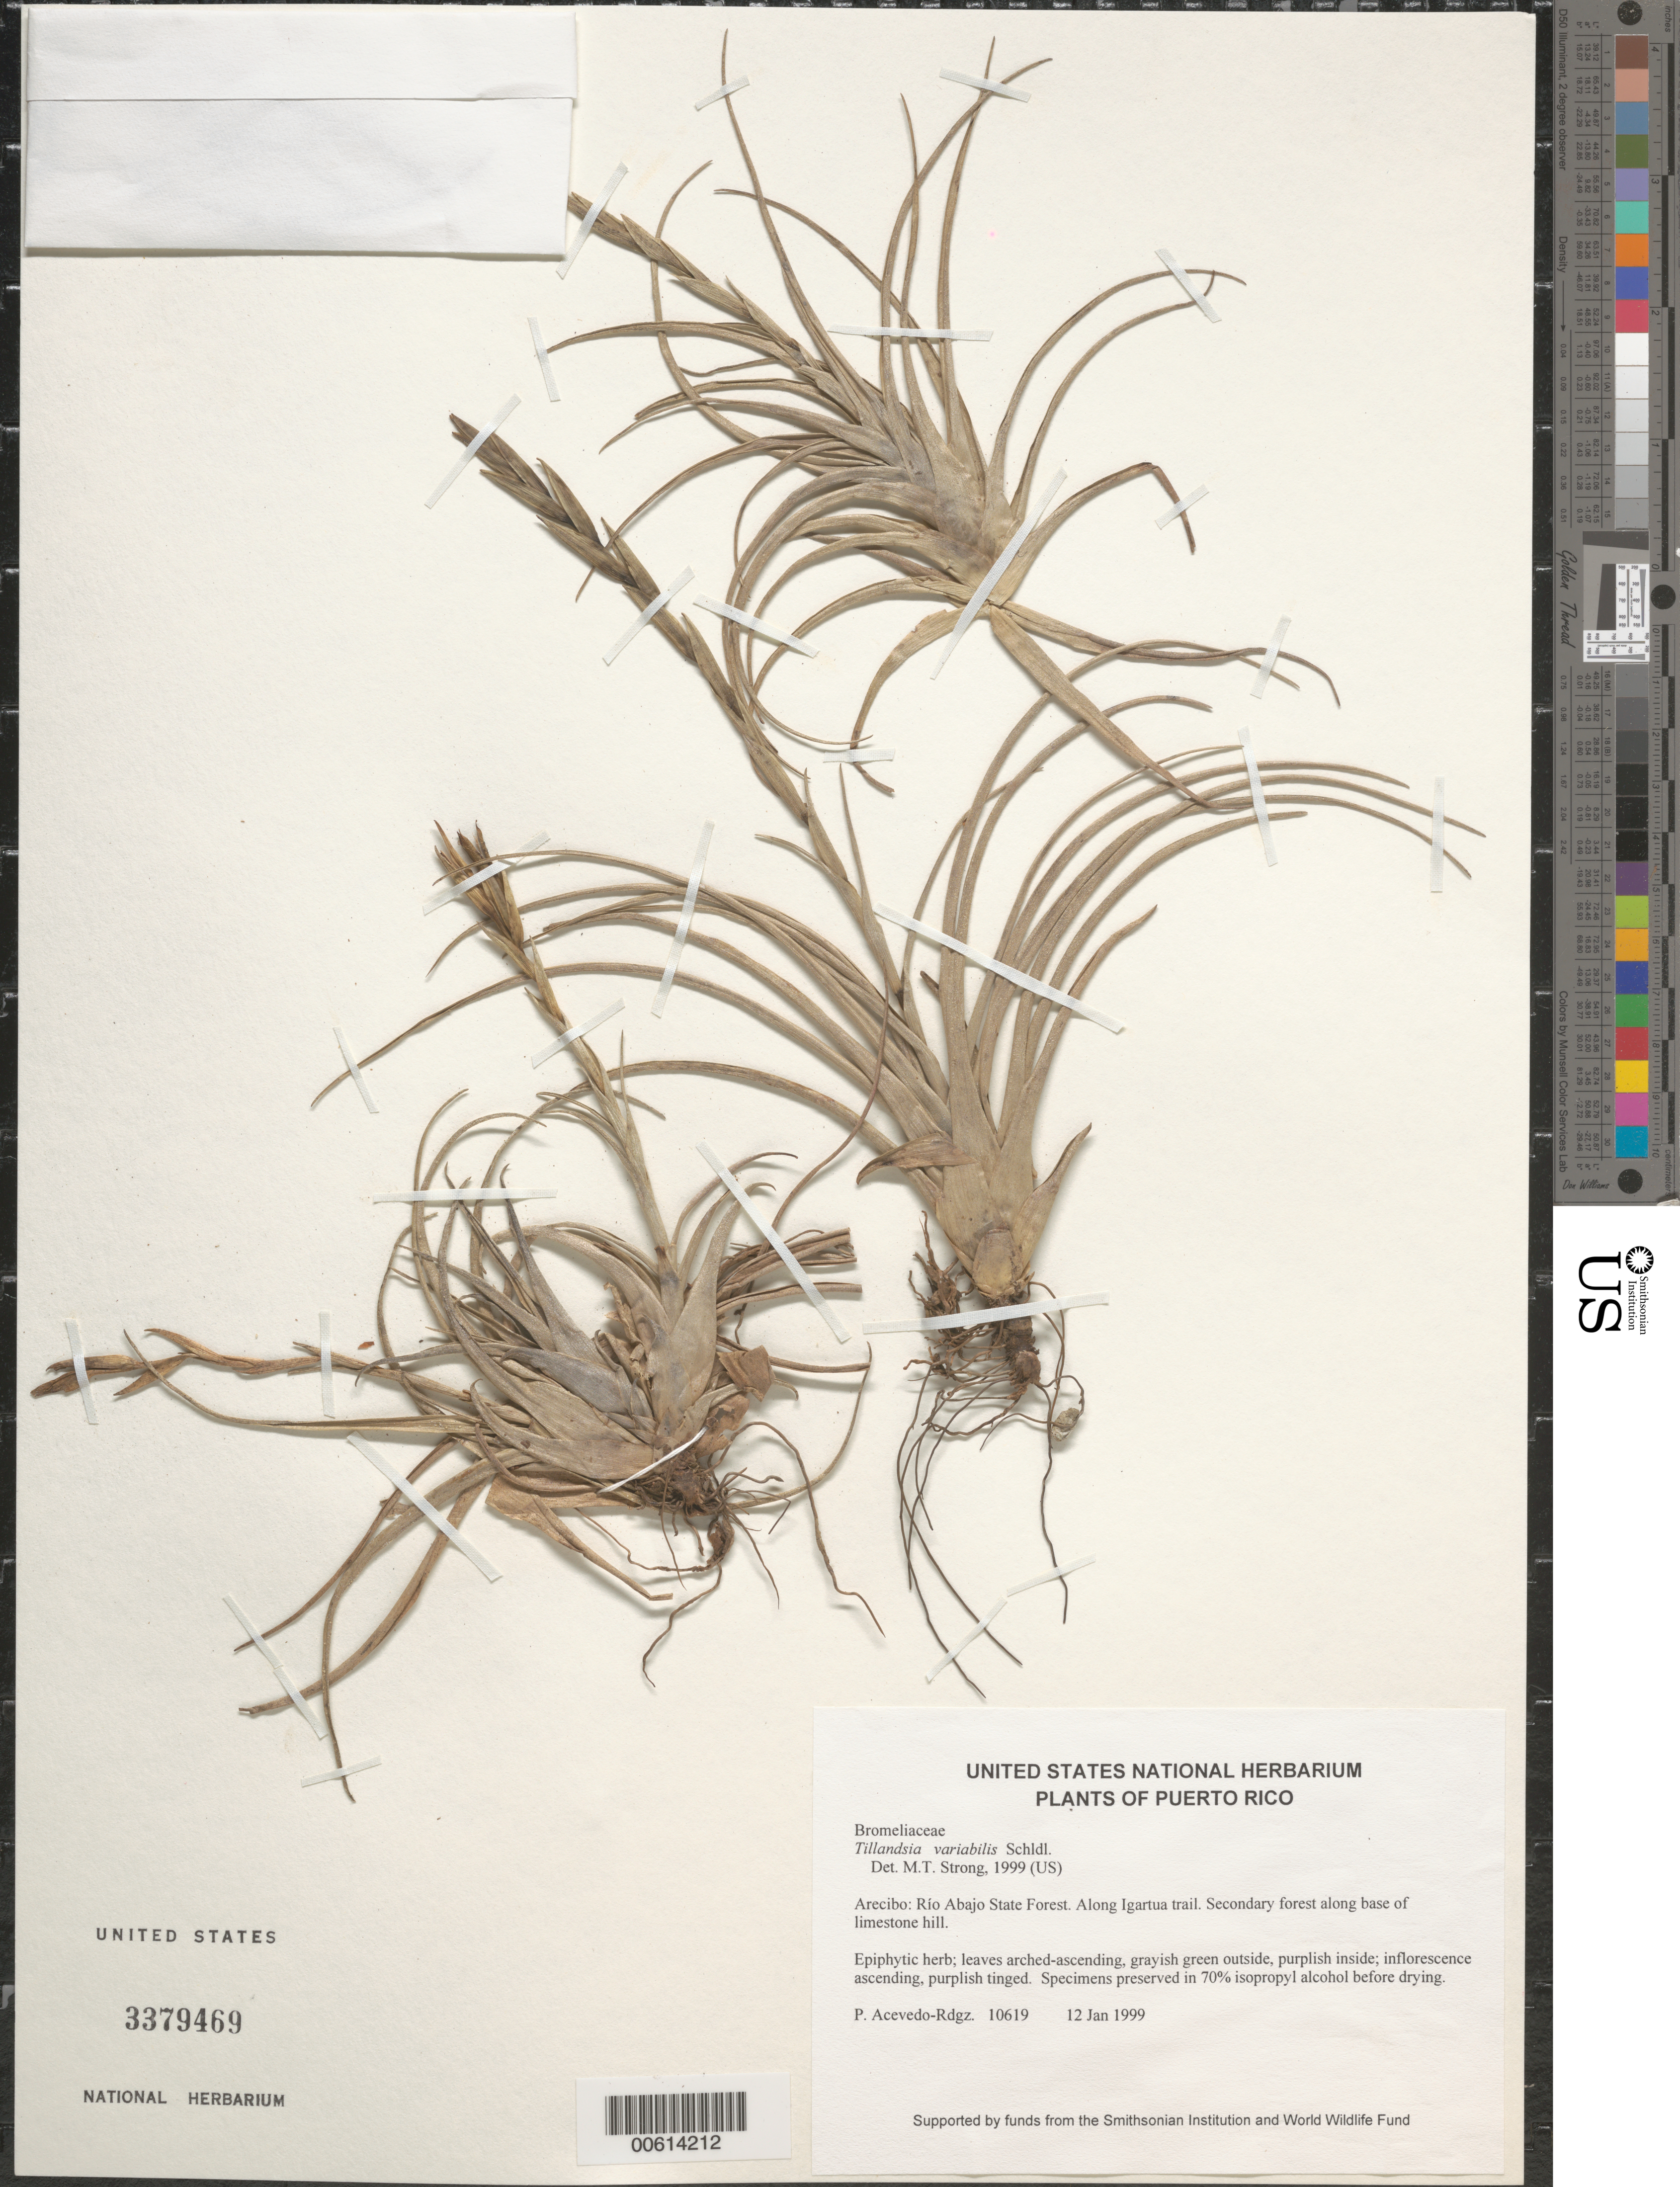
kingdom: Plantae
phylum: Tracheophyta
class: Liliopsida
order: Poales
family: Bromeliaceae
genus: Tillandsia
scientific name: Tillandsia variabilis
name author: Schltdl.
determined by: Strong, M. T., (US), Smithsonian Institution - National Museum of Natural History (UNITED STATES)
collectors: P. Acevedo-Rodr.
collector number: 10619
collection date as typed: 12 Jan 1999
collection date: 1999-01-12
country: Puerto Rico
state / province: Arecibo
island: Puerto Rico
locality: Arecibo; Río Abajo State Forest. Along Igartua trail.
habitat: Secondary forest along base of limestone hill.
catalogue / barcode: US 3379469